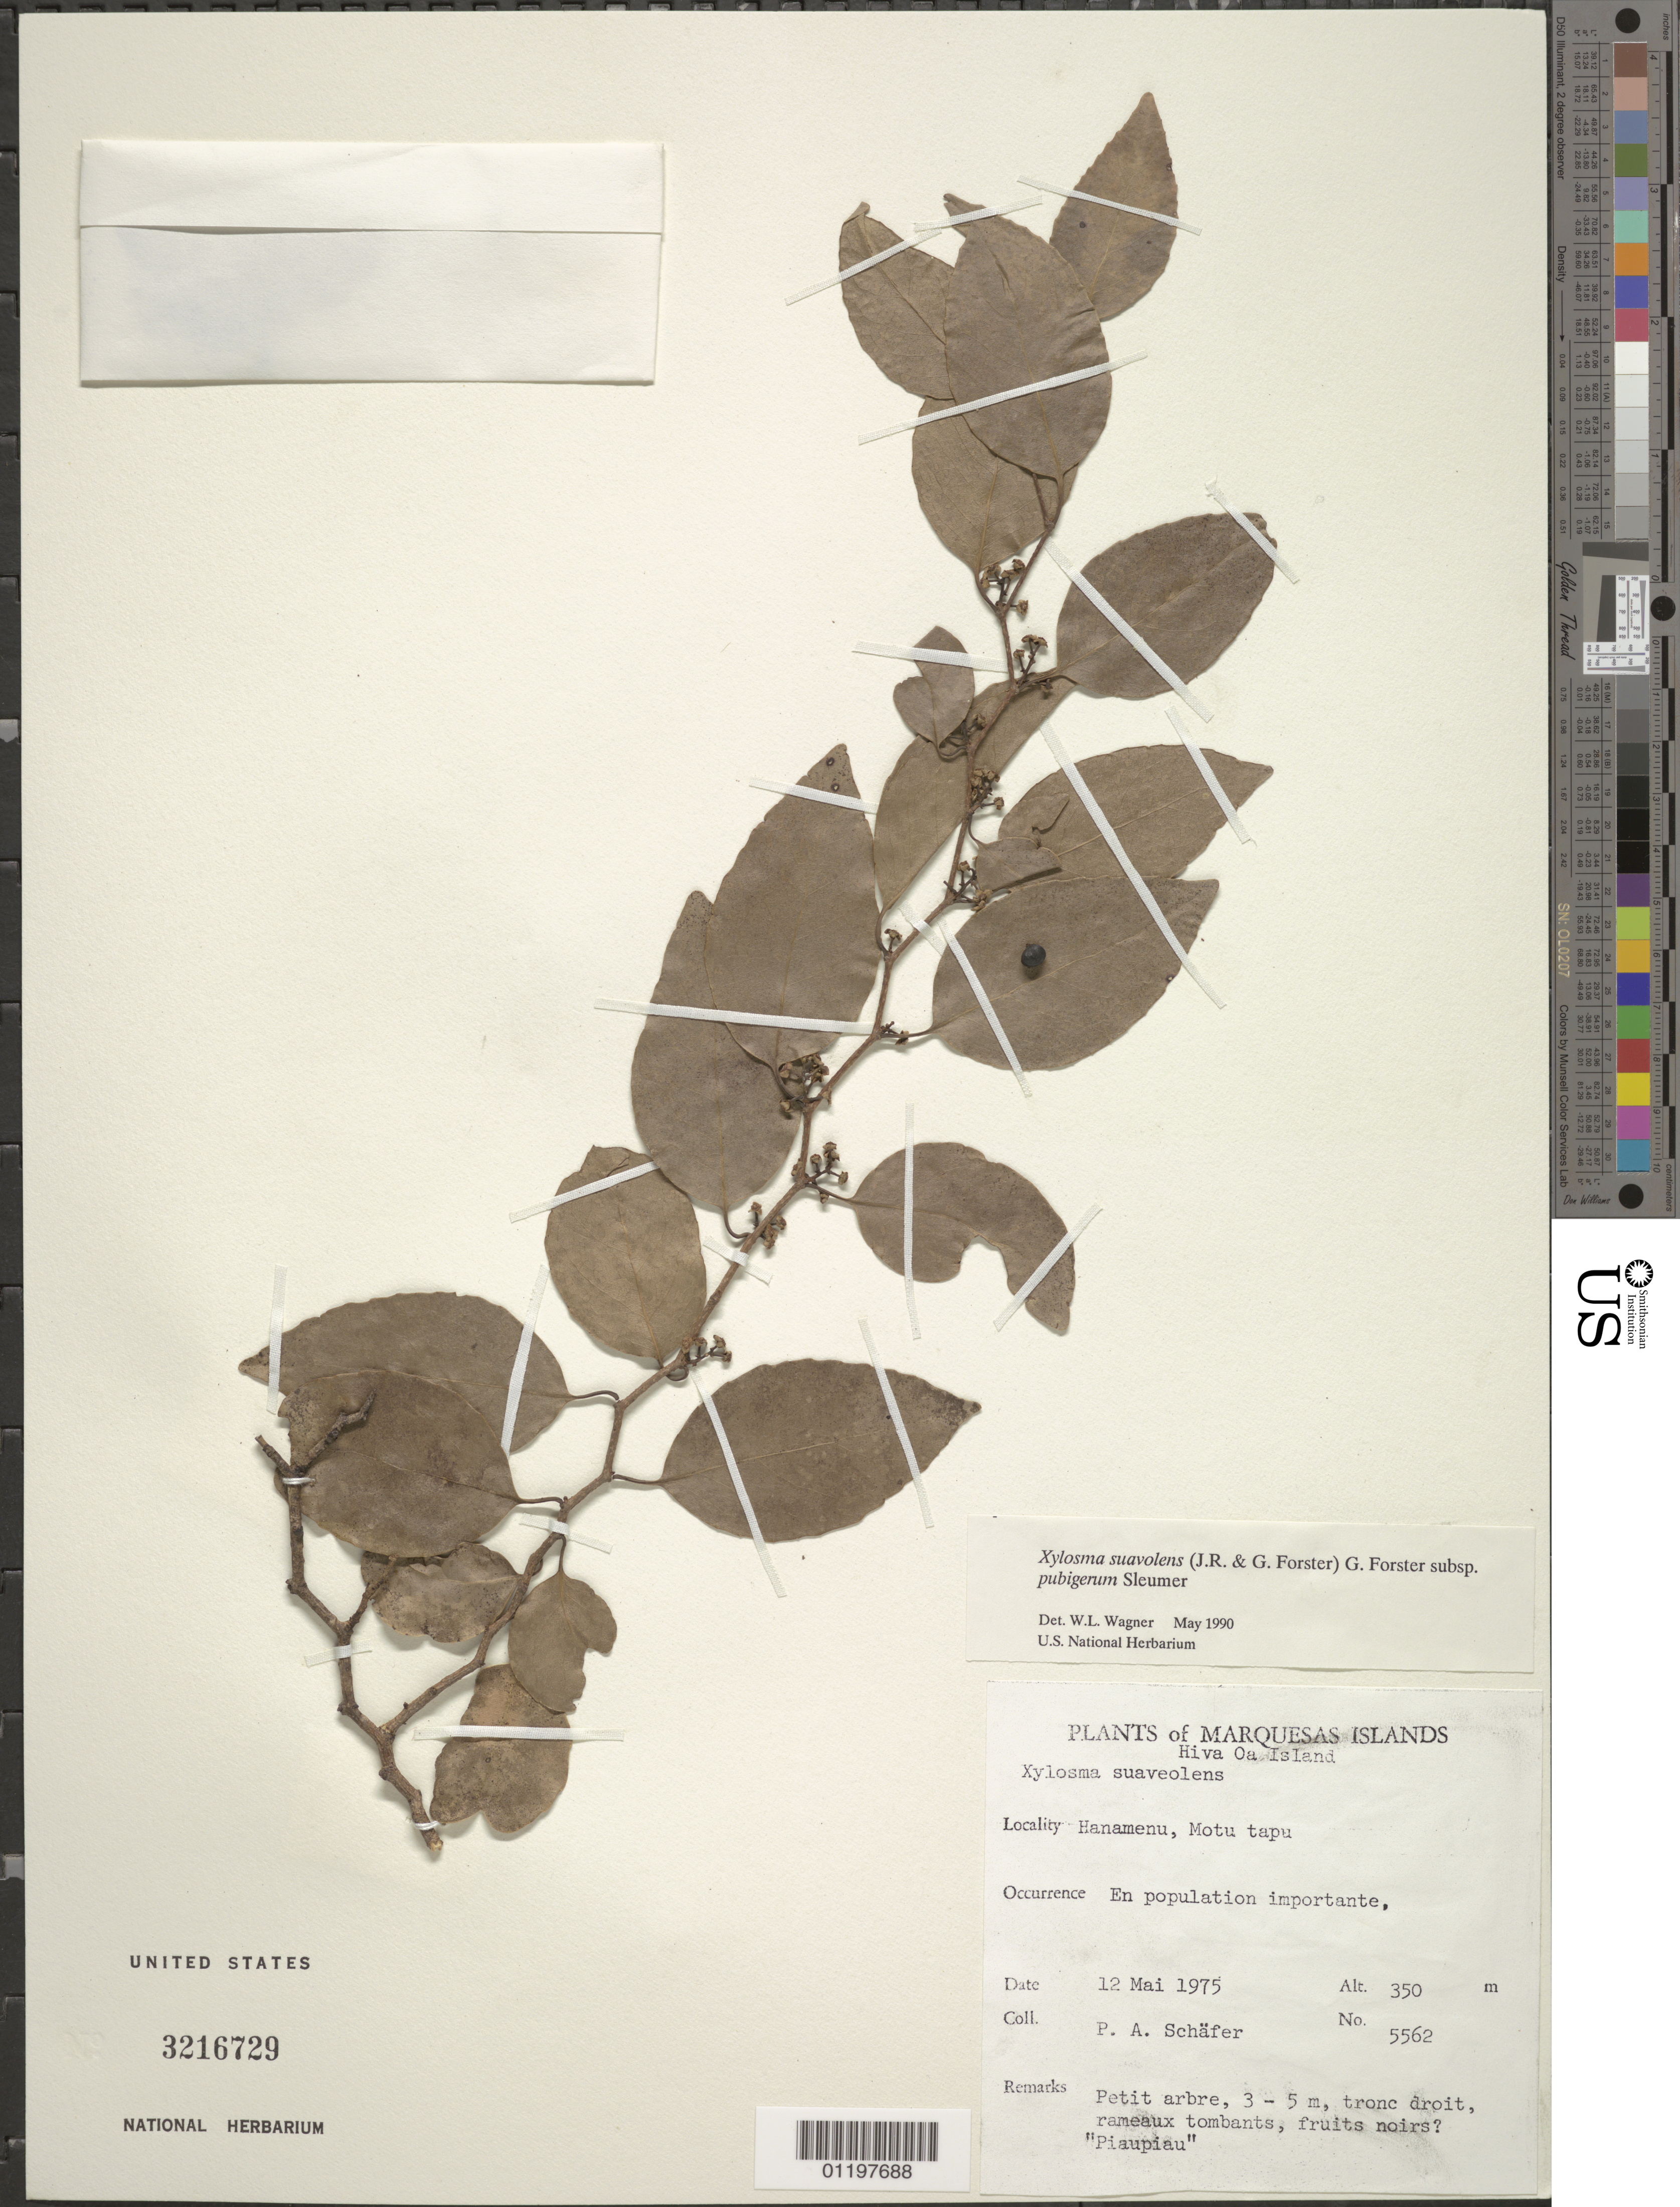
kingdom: Plantae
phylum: Tracheophyta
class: Magnoliopsida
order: Malpighiales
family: Salicaceae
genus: Xylosma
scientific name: Xylosma suaveolens subsp. pubigera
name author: Sleumer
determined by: Wagner, W. L., (BOT), Smithsonian Institution - National Museum of Natural History (UNITED STATES)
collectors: P. A. Schäfer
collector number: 5562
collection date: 1975-05-12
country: French Polynesia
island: Hiva Oa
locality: Hanamenu, Motu tapu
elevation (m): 350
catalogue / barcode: US 3216729